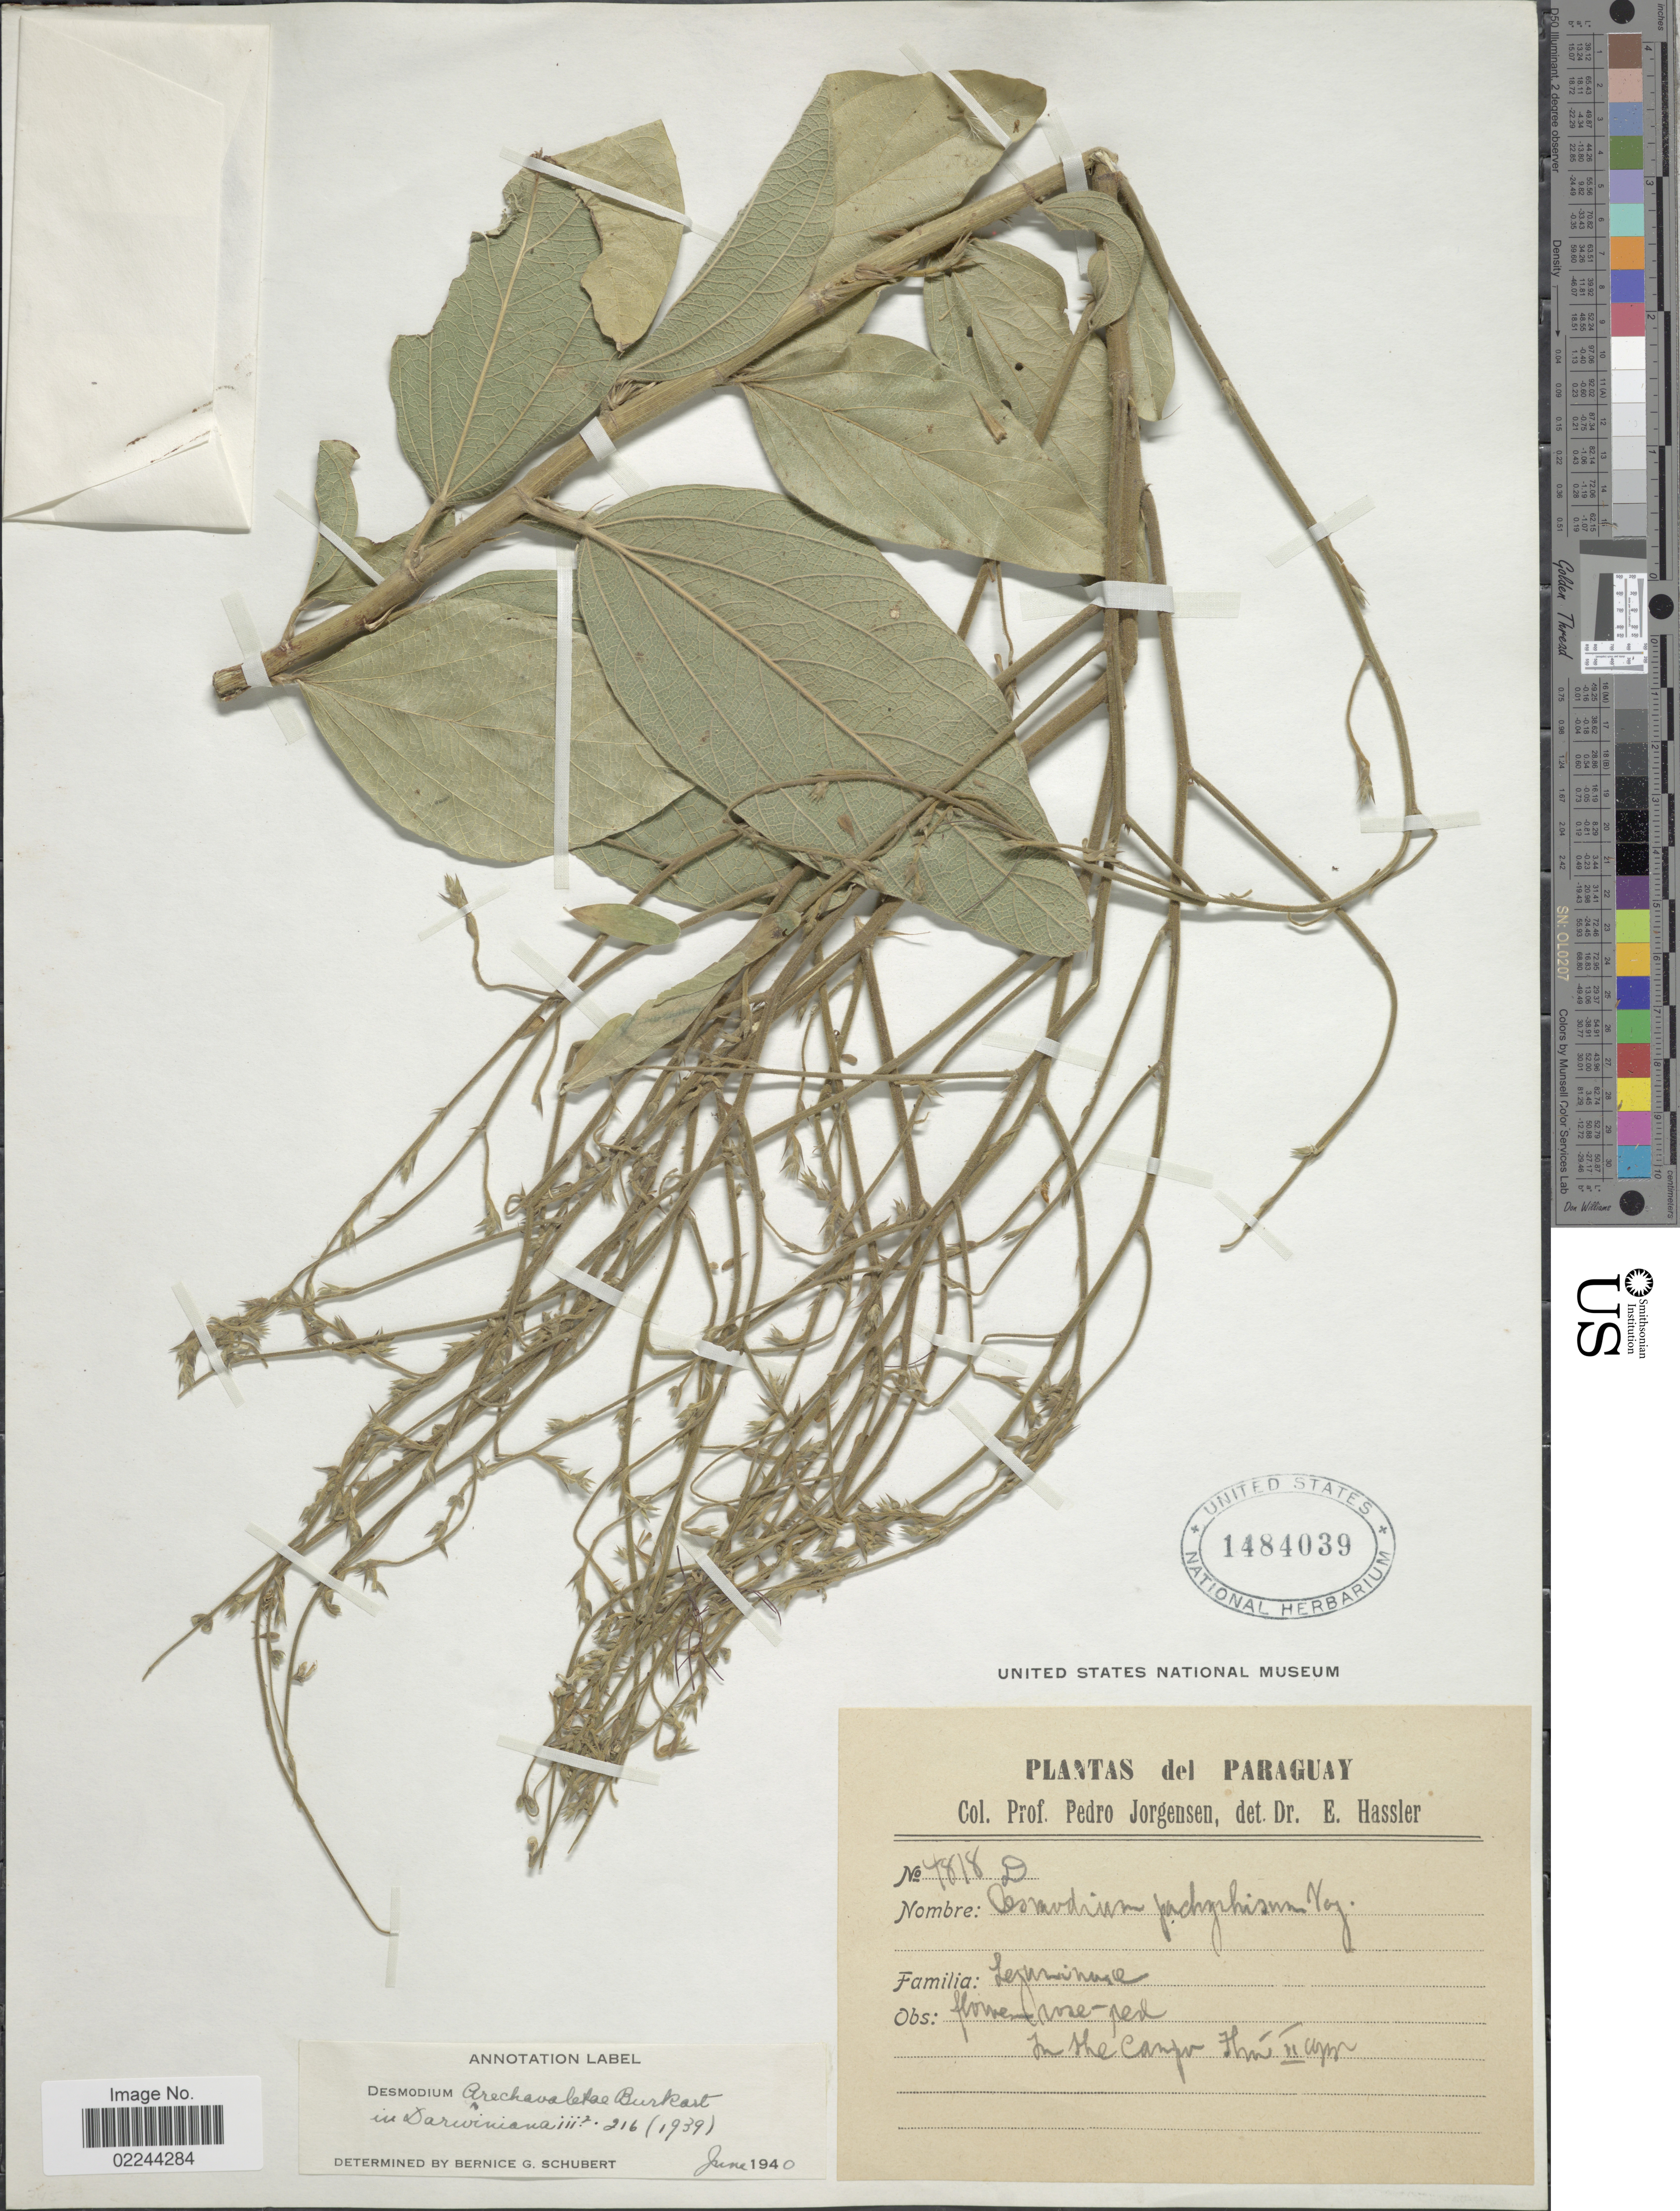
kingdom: Plantae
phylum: Tracheophyta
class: Magnoliopsida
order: Fabales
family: Fabaceae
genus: Desmodium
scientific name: Desmodium arechavaletae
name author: Burkart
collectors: P. Jörgensen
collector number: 4818D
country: Paraguay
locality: In the Campo Ihú.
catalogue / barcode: US 1484039